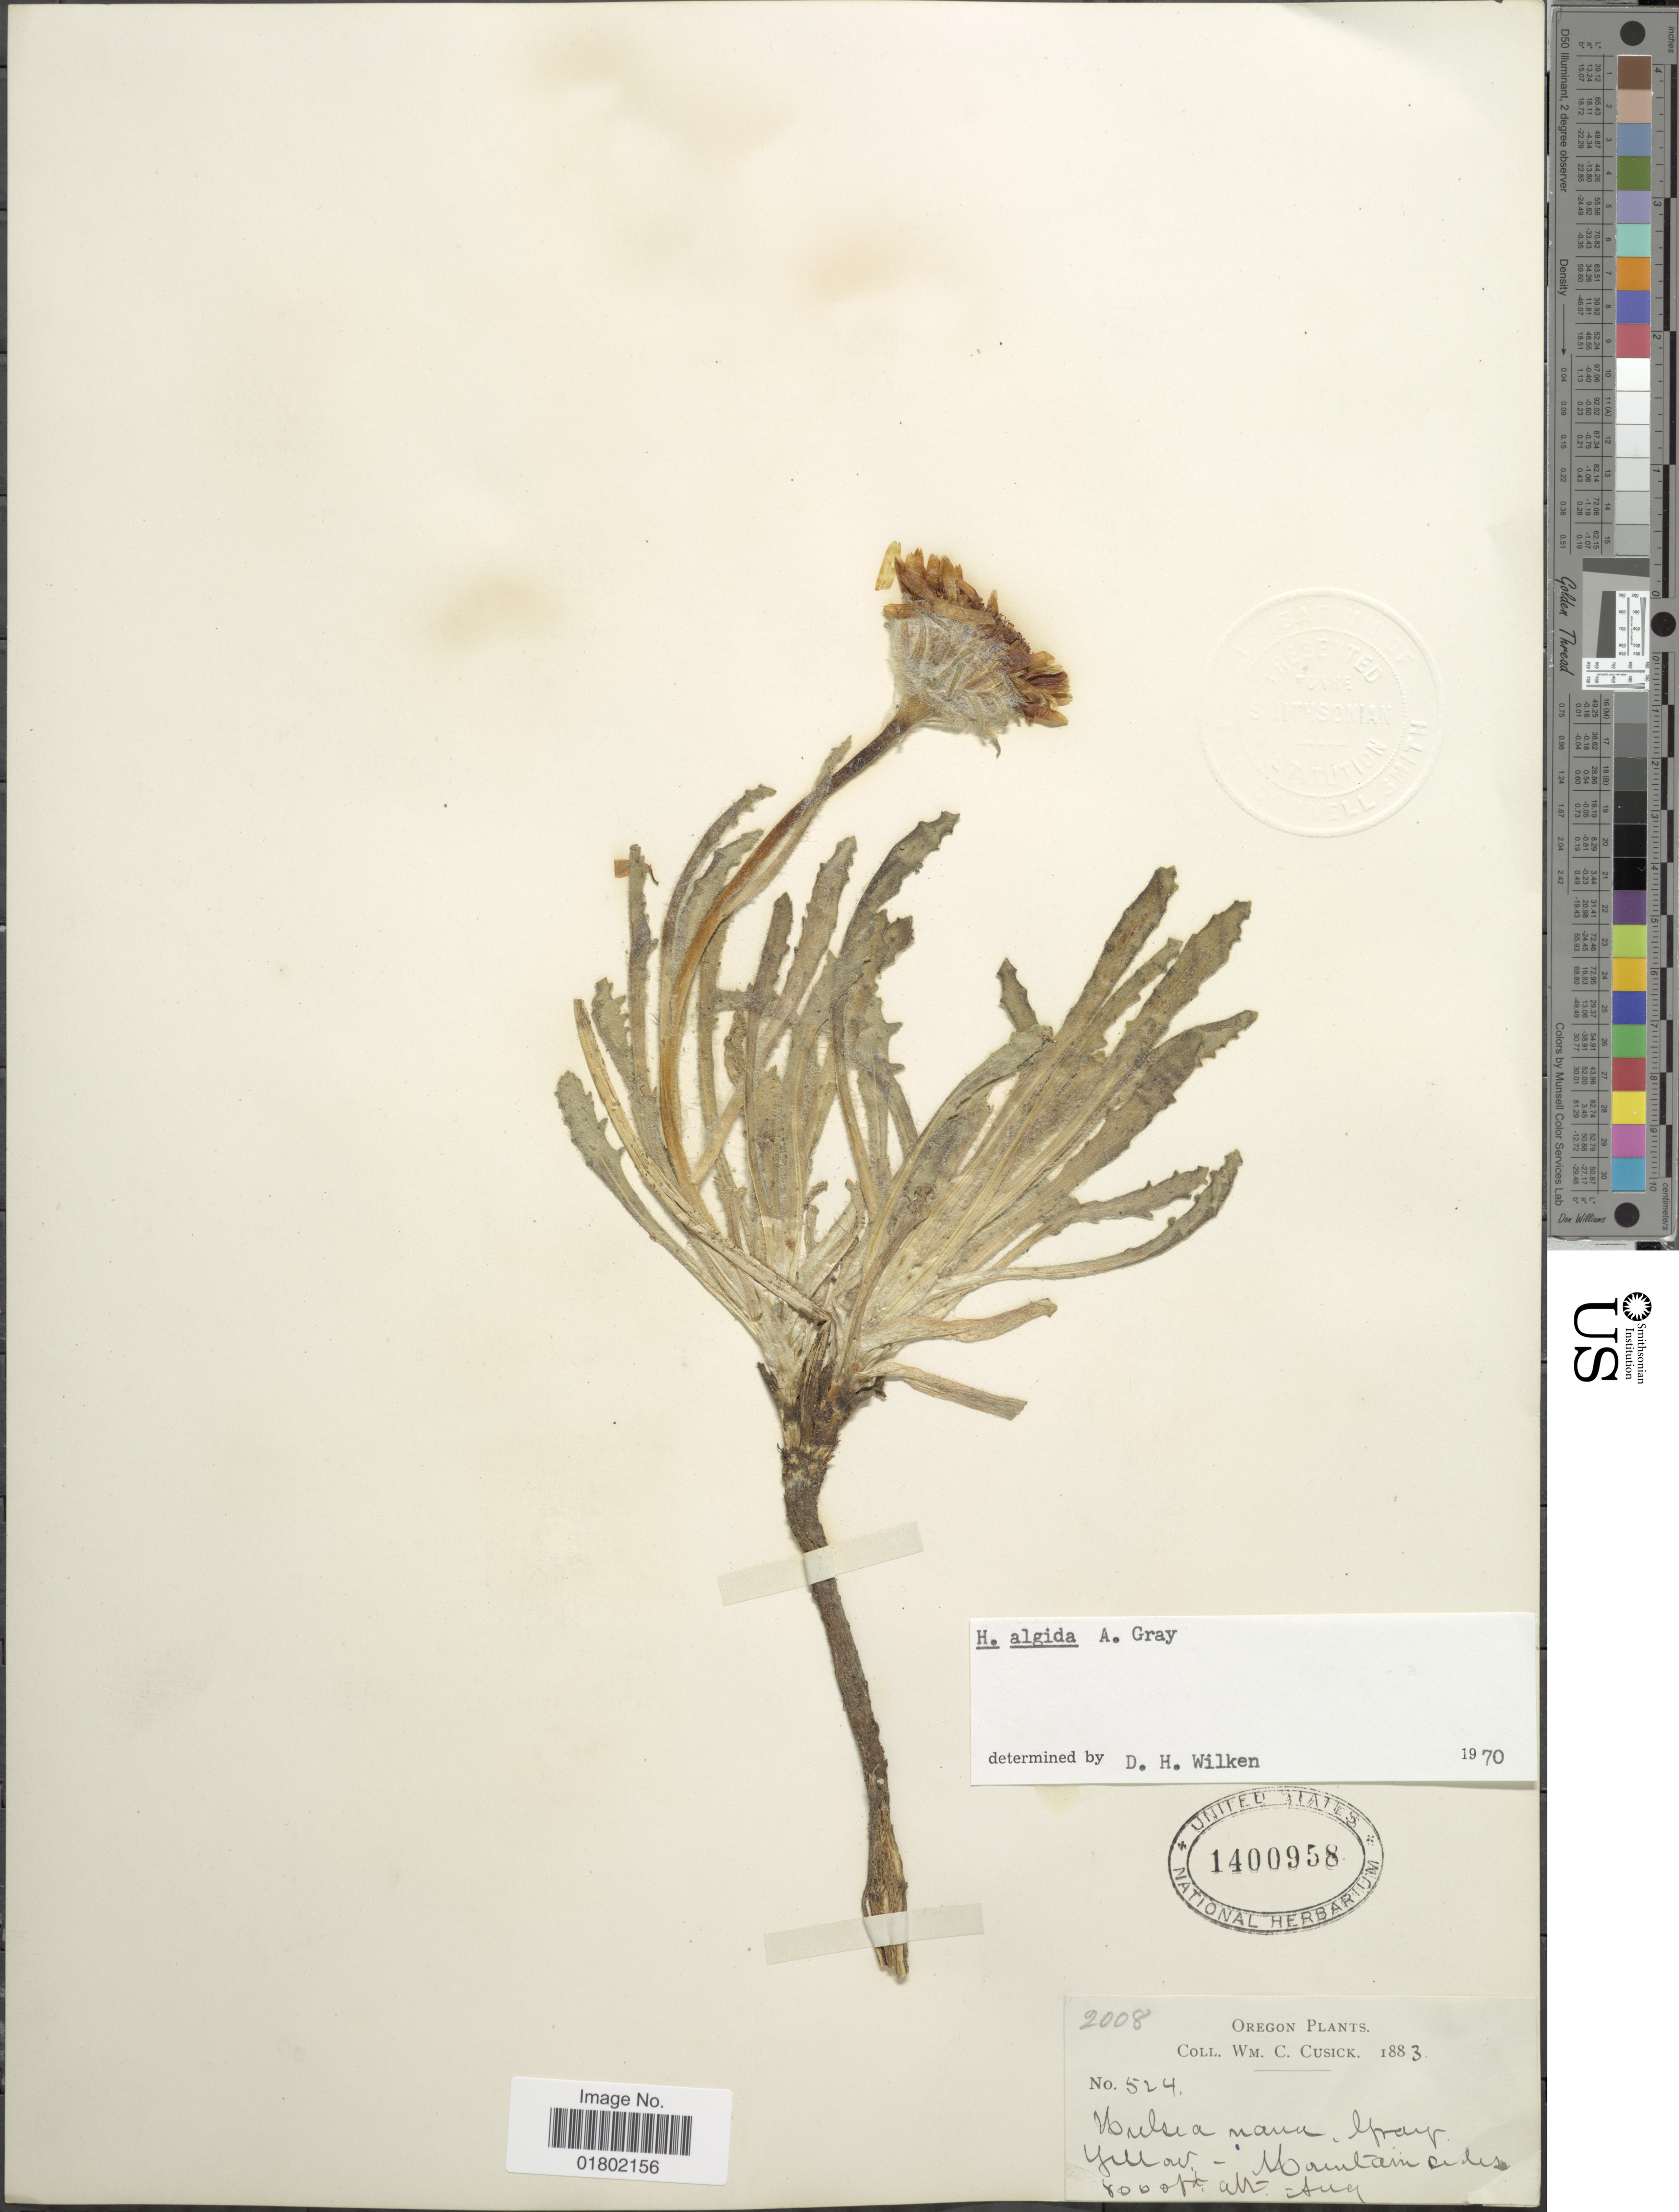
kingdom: Plantae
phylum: Tracheophyta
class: Magnoliopsida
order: Asterales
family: Asteraceae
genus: Hulsea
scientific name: Hulsea algida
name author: A. Gray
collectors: W. C. Cusick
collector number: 524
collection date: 1883-08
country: United States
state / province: Oregon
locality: Mountain Sides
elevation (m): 2438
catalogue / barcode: US 1400958